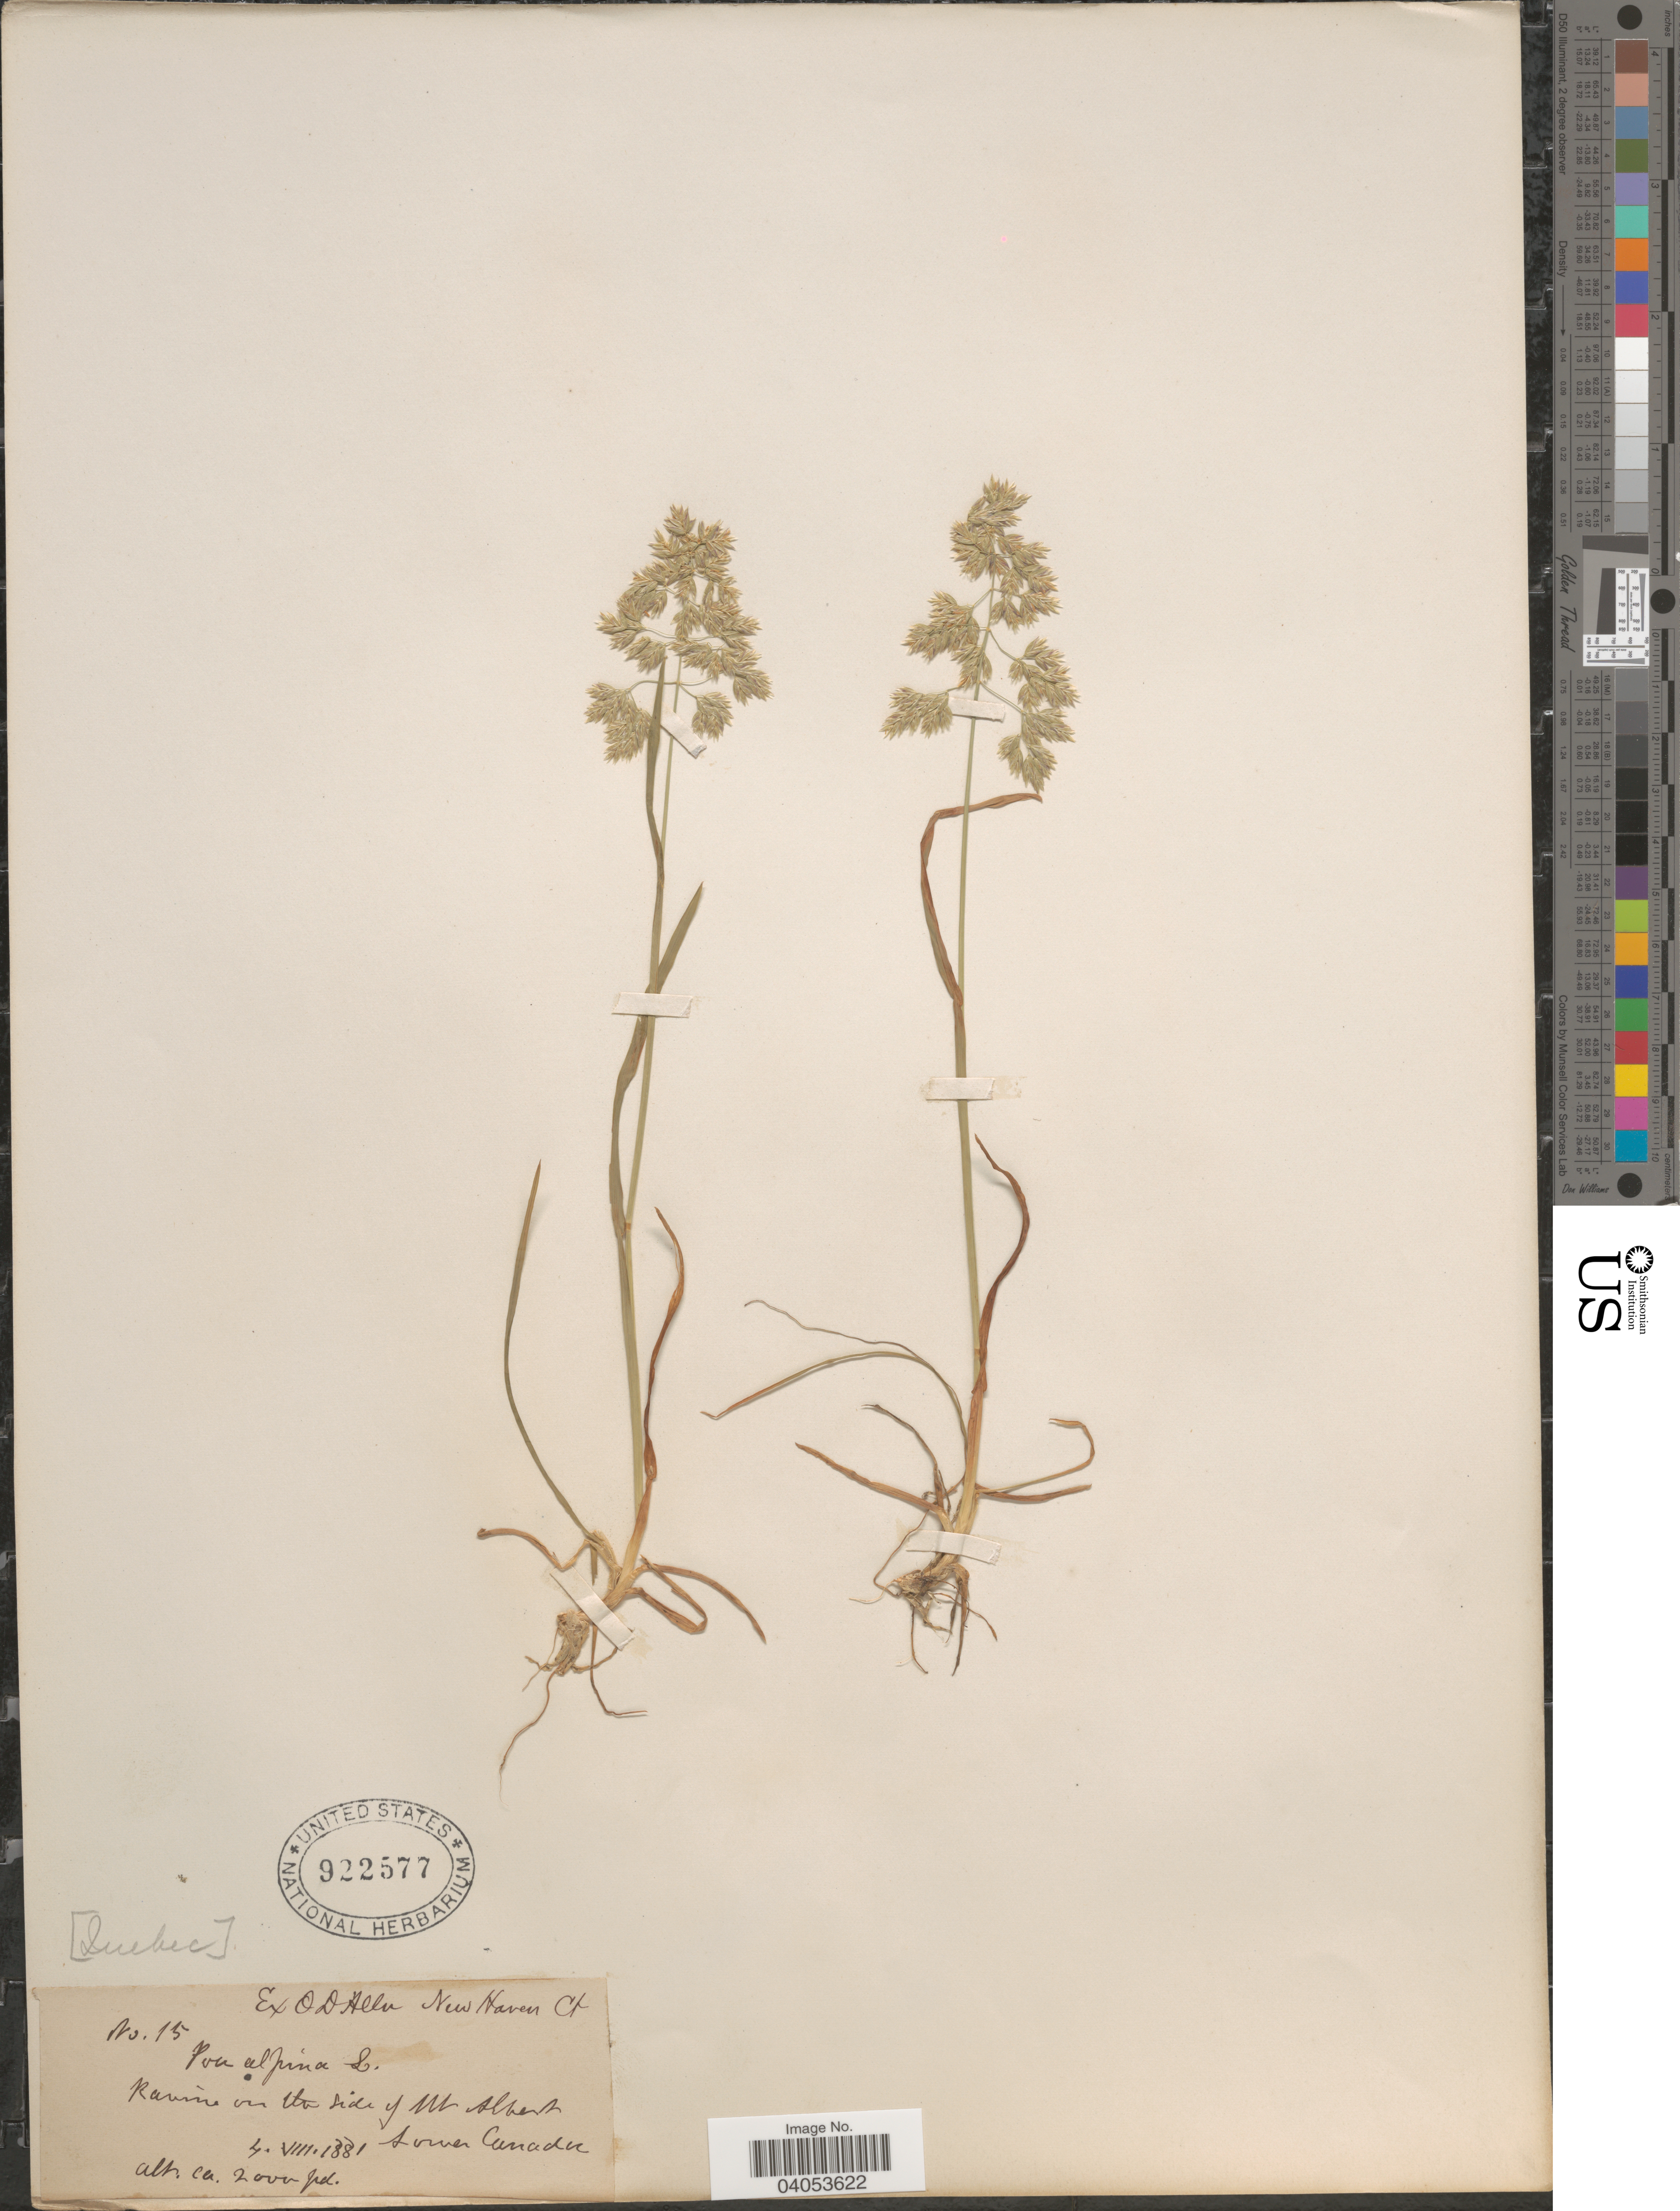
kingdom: Plantae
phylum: Tracheophyta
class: Liliopsida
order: Poales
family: Poaceae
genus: Poa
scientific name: Poa alpina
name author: L.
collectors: O. D. Allen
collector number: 15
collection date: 1881-08-04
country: Canada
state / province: Quebec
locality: Ravine on the side of Mt Albert. Lower Canada.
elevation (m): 610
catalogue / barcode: US 922577